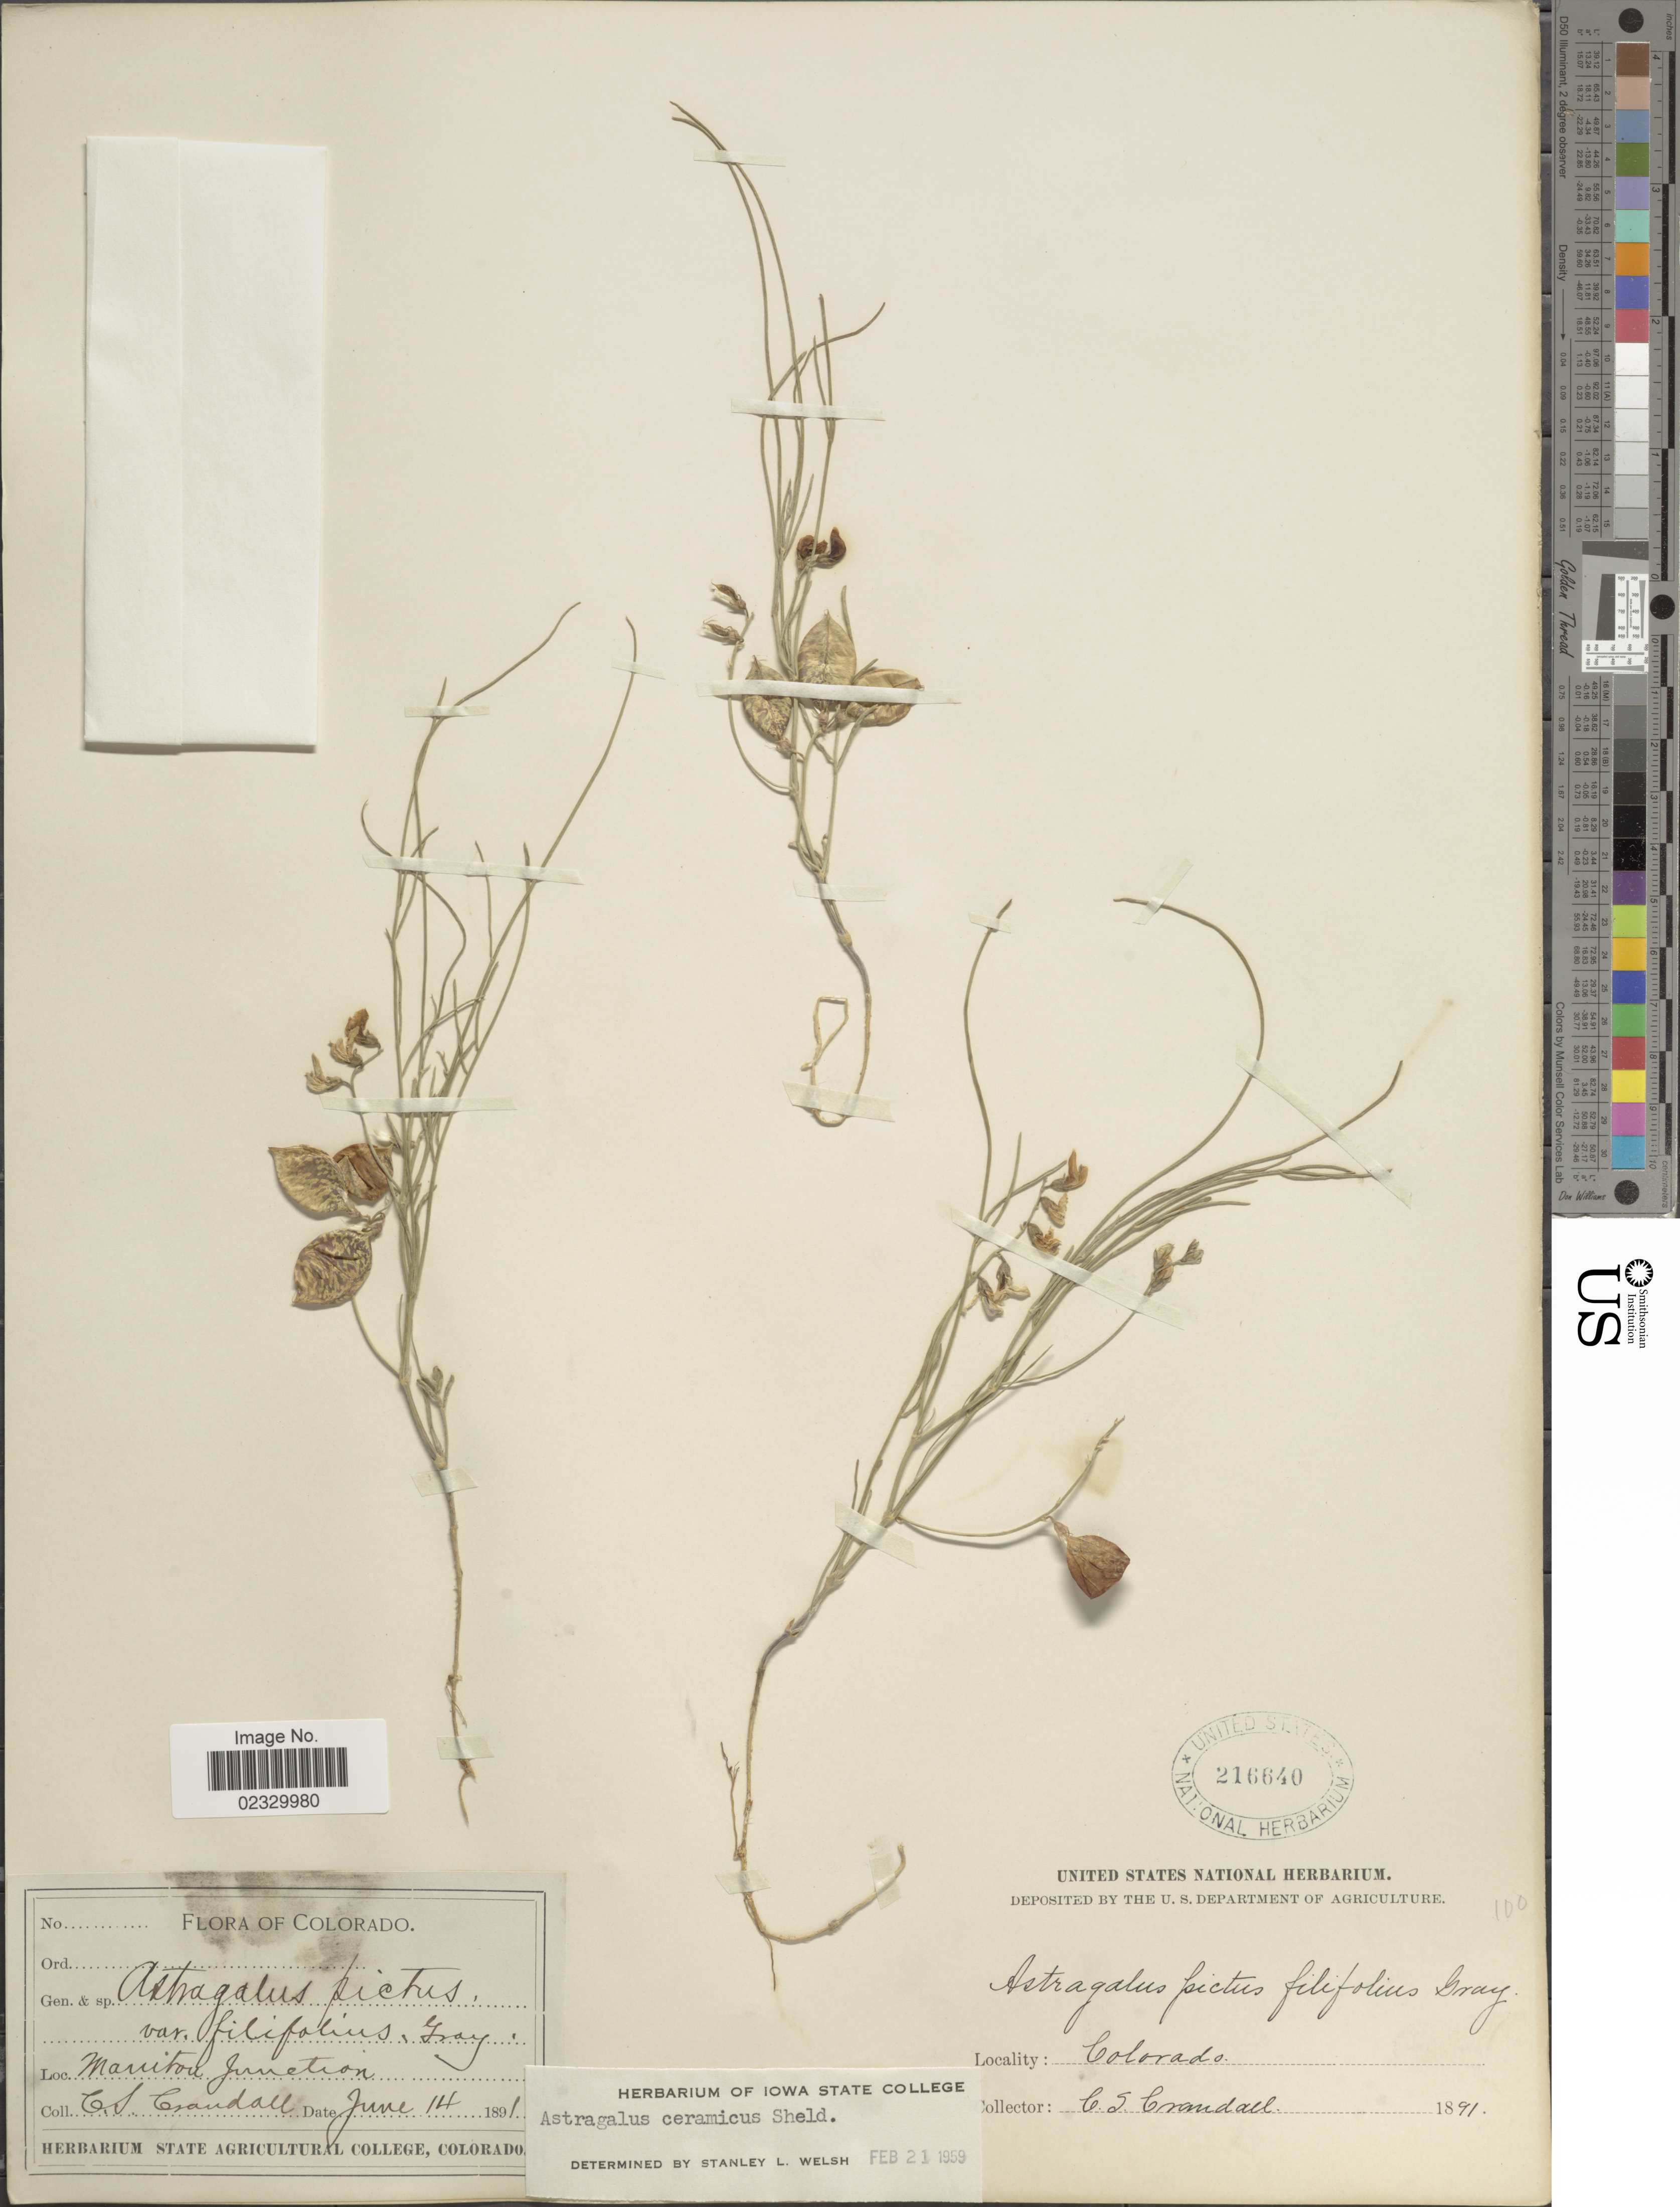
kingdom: Plantae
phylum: Tracheophyta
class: Magnoliopsida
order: Fabales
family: Fabaceae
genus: Astragalus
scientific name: Astragalus ceramicus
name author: E. Sheld.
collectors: C. Crandall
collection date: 1891-06-14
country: United States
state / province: Colorado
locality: Manitou Junction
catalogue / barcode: US 216640